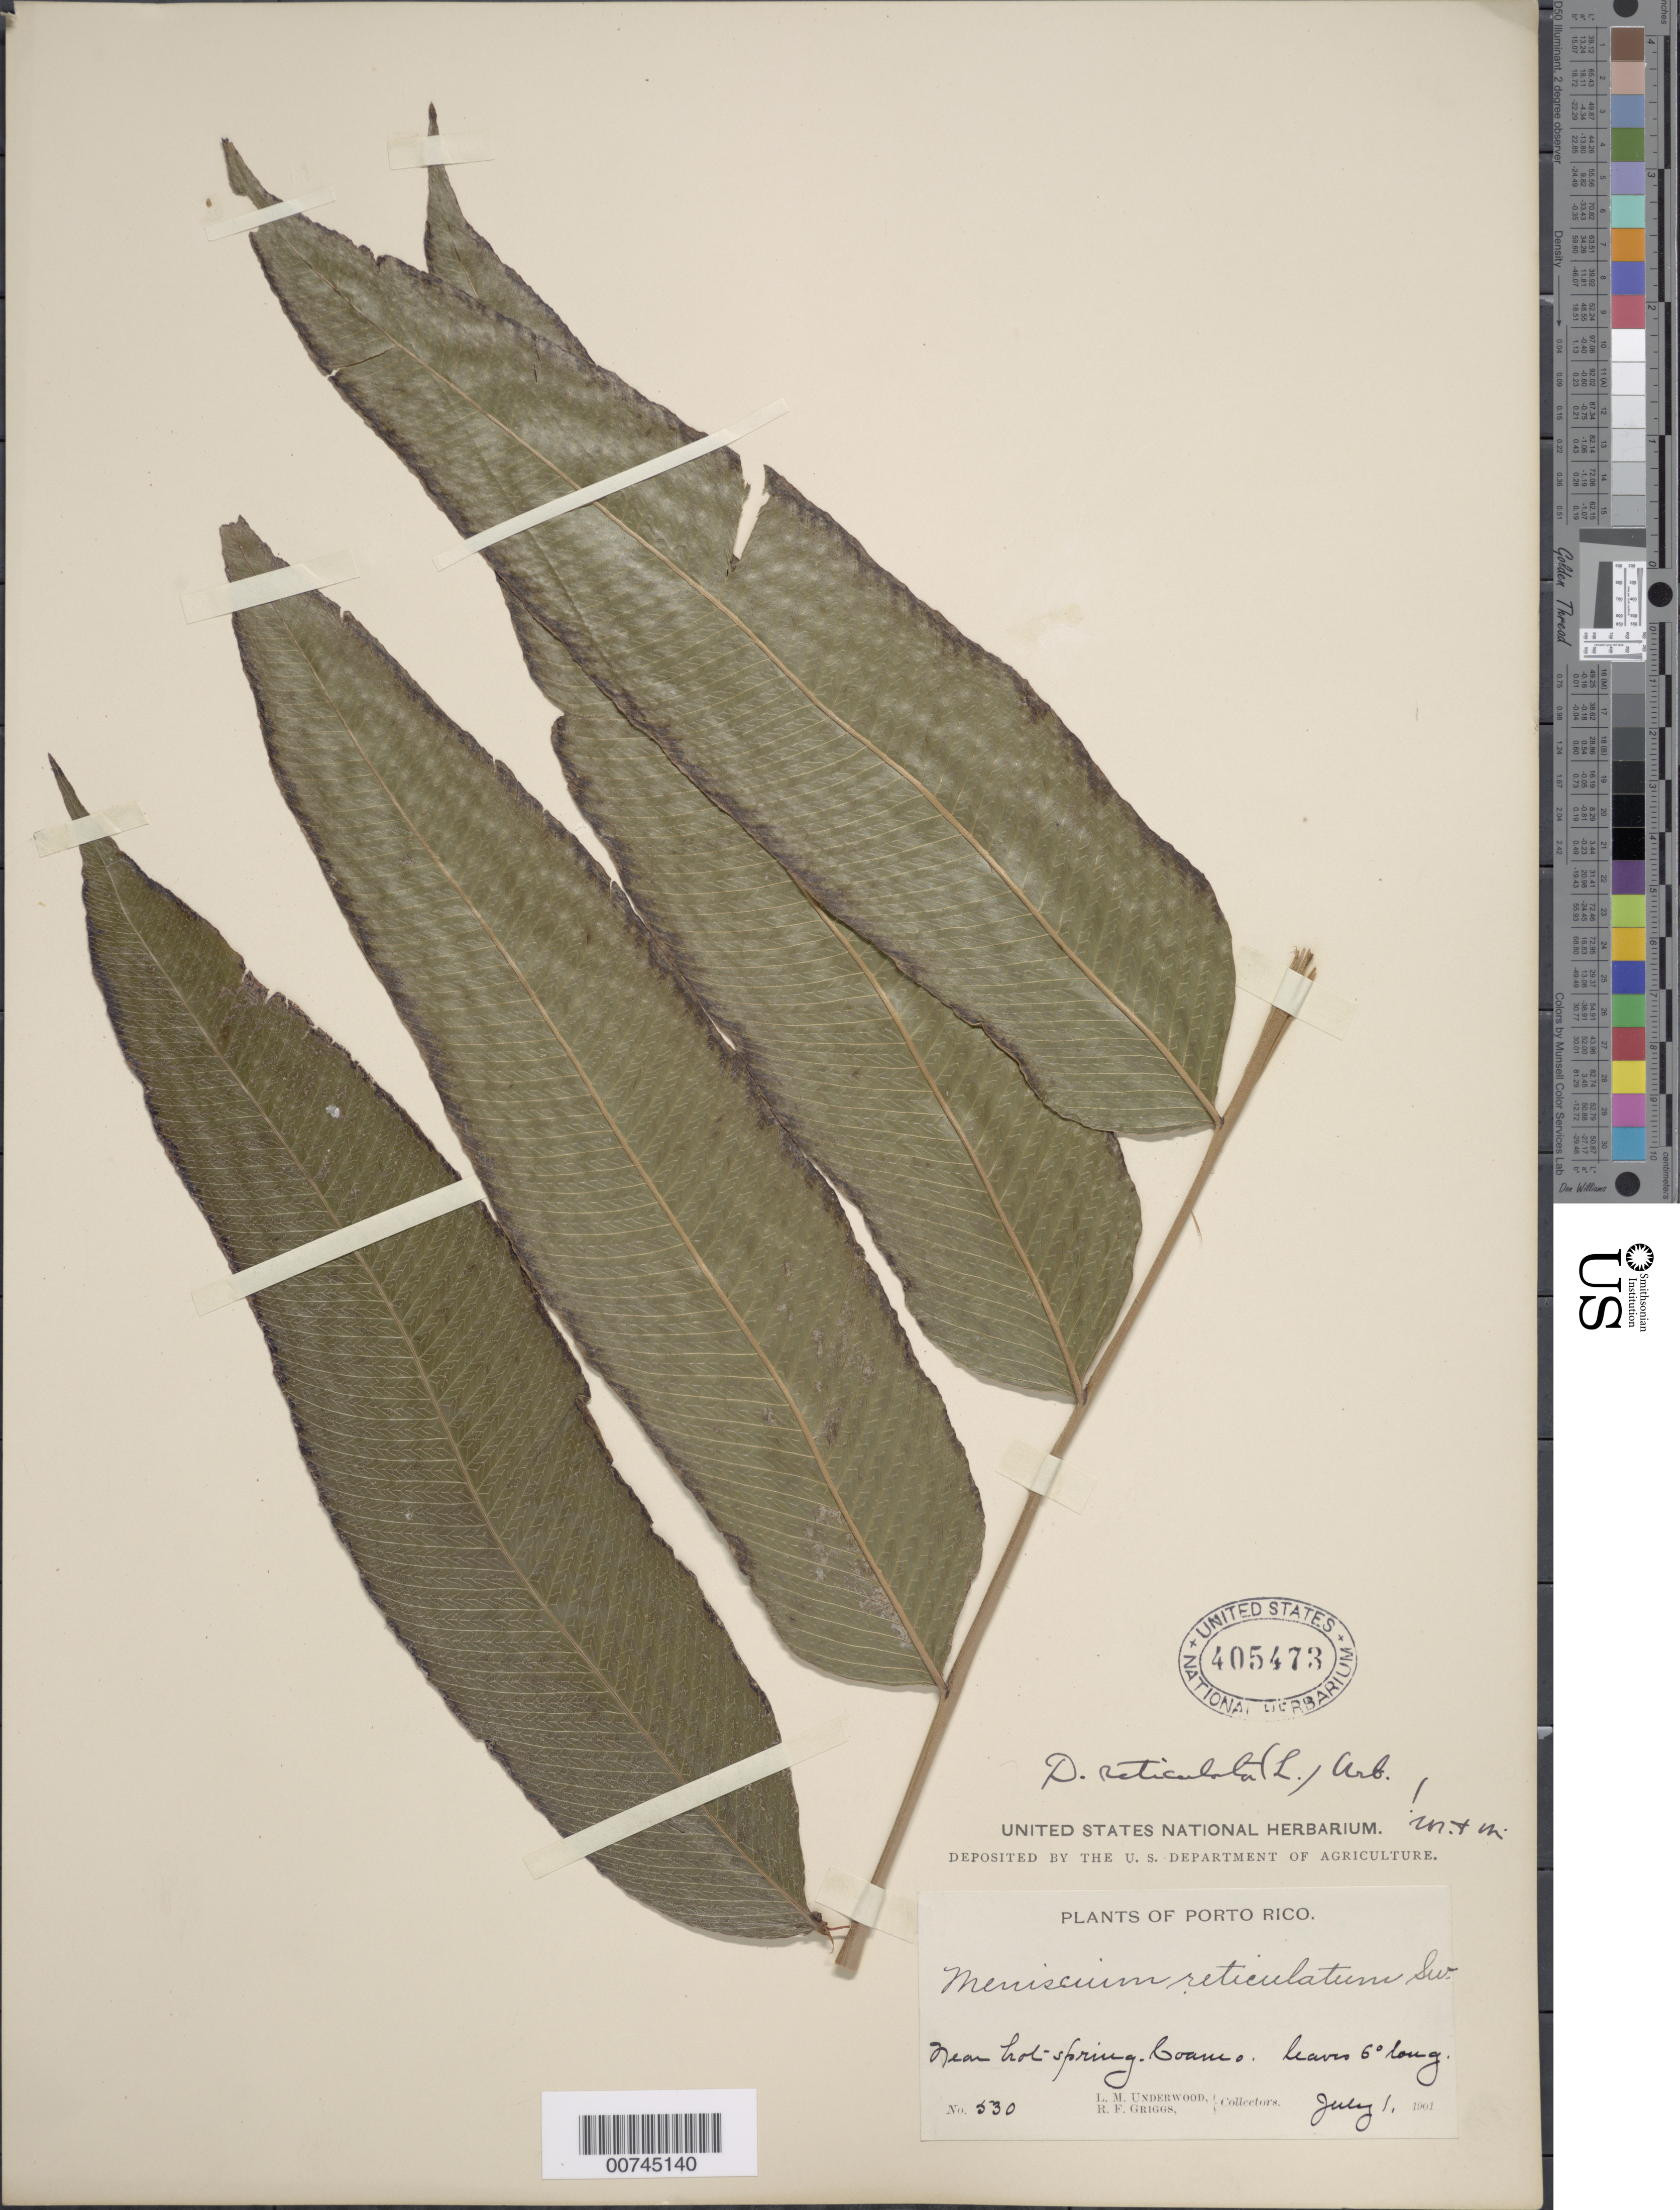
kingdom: Plantae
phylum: Tracheophyta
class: Polypodiopsida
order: Polypodiales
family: Thelypteridaceae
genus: Meniscium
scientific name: Meniscium reticulatum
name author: (L.) Sw.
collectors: L. M. Underwood & R. F. Griggs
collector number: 530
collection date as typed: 01 Jul 1901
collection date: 1901-07-01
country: Puerto Rico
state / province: Coamo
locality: Near Hot-Spring Coamo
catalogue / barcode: US 405473